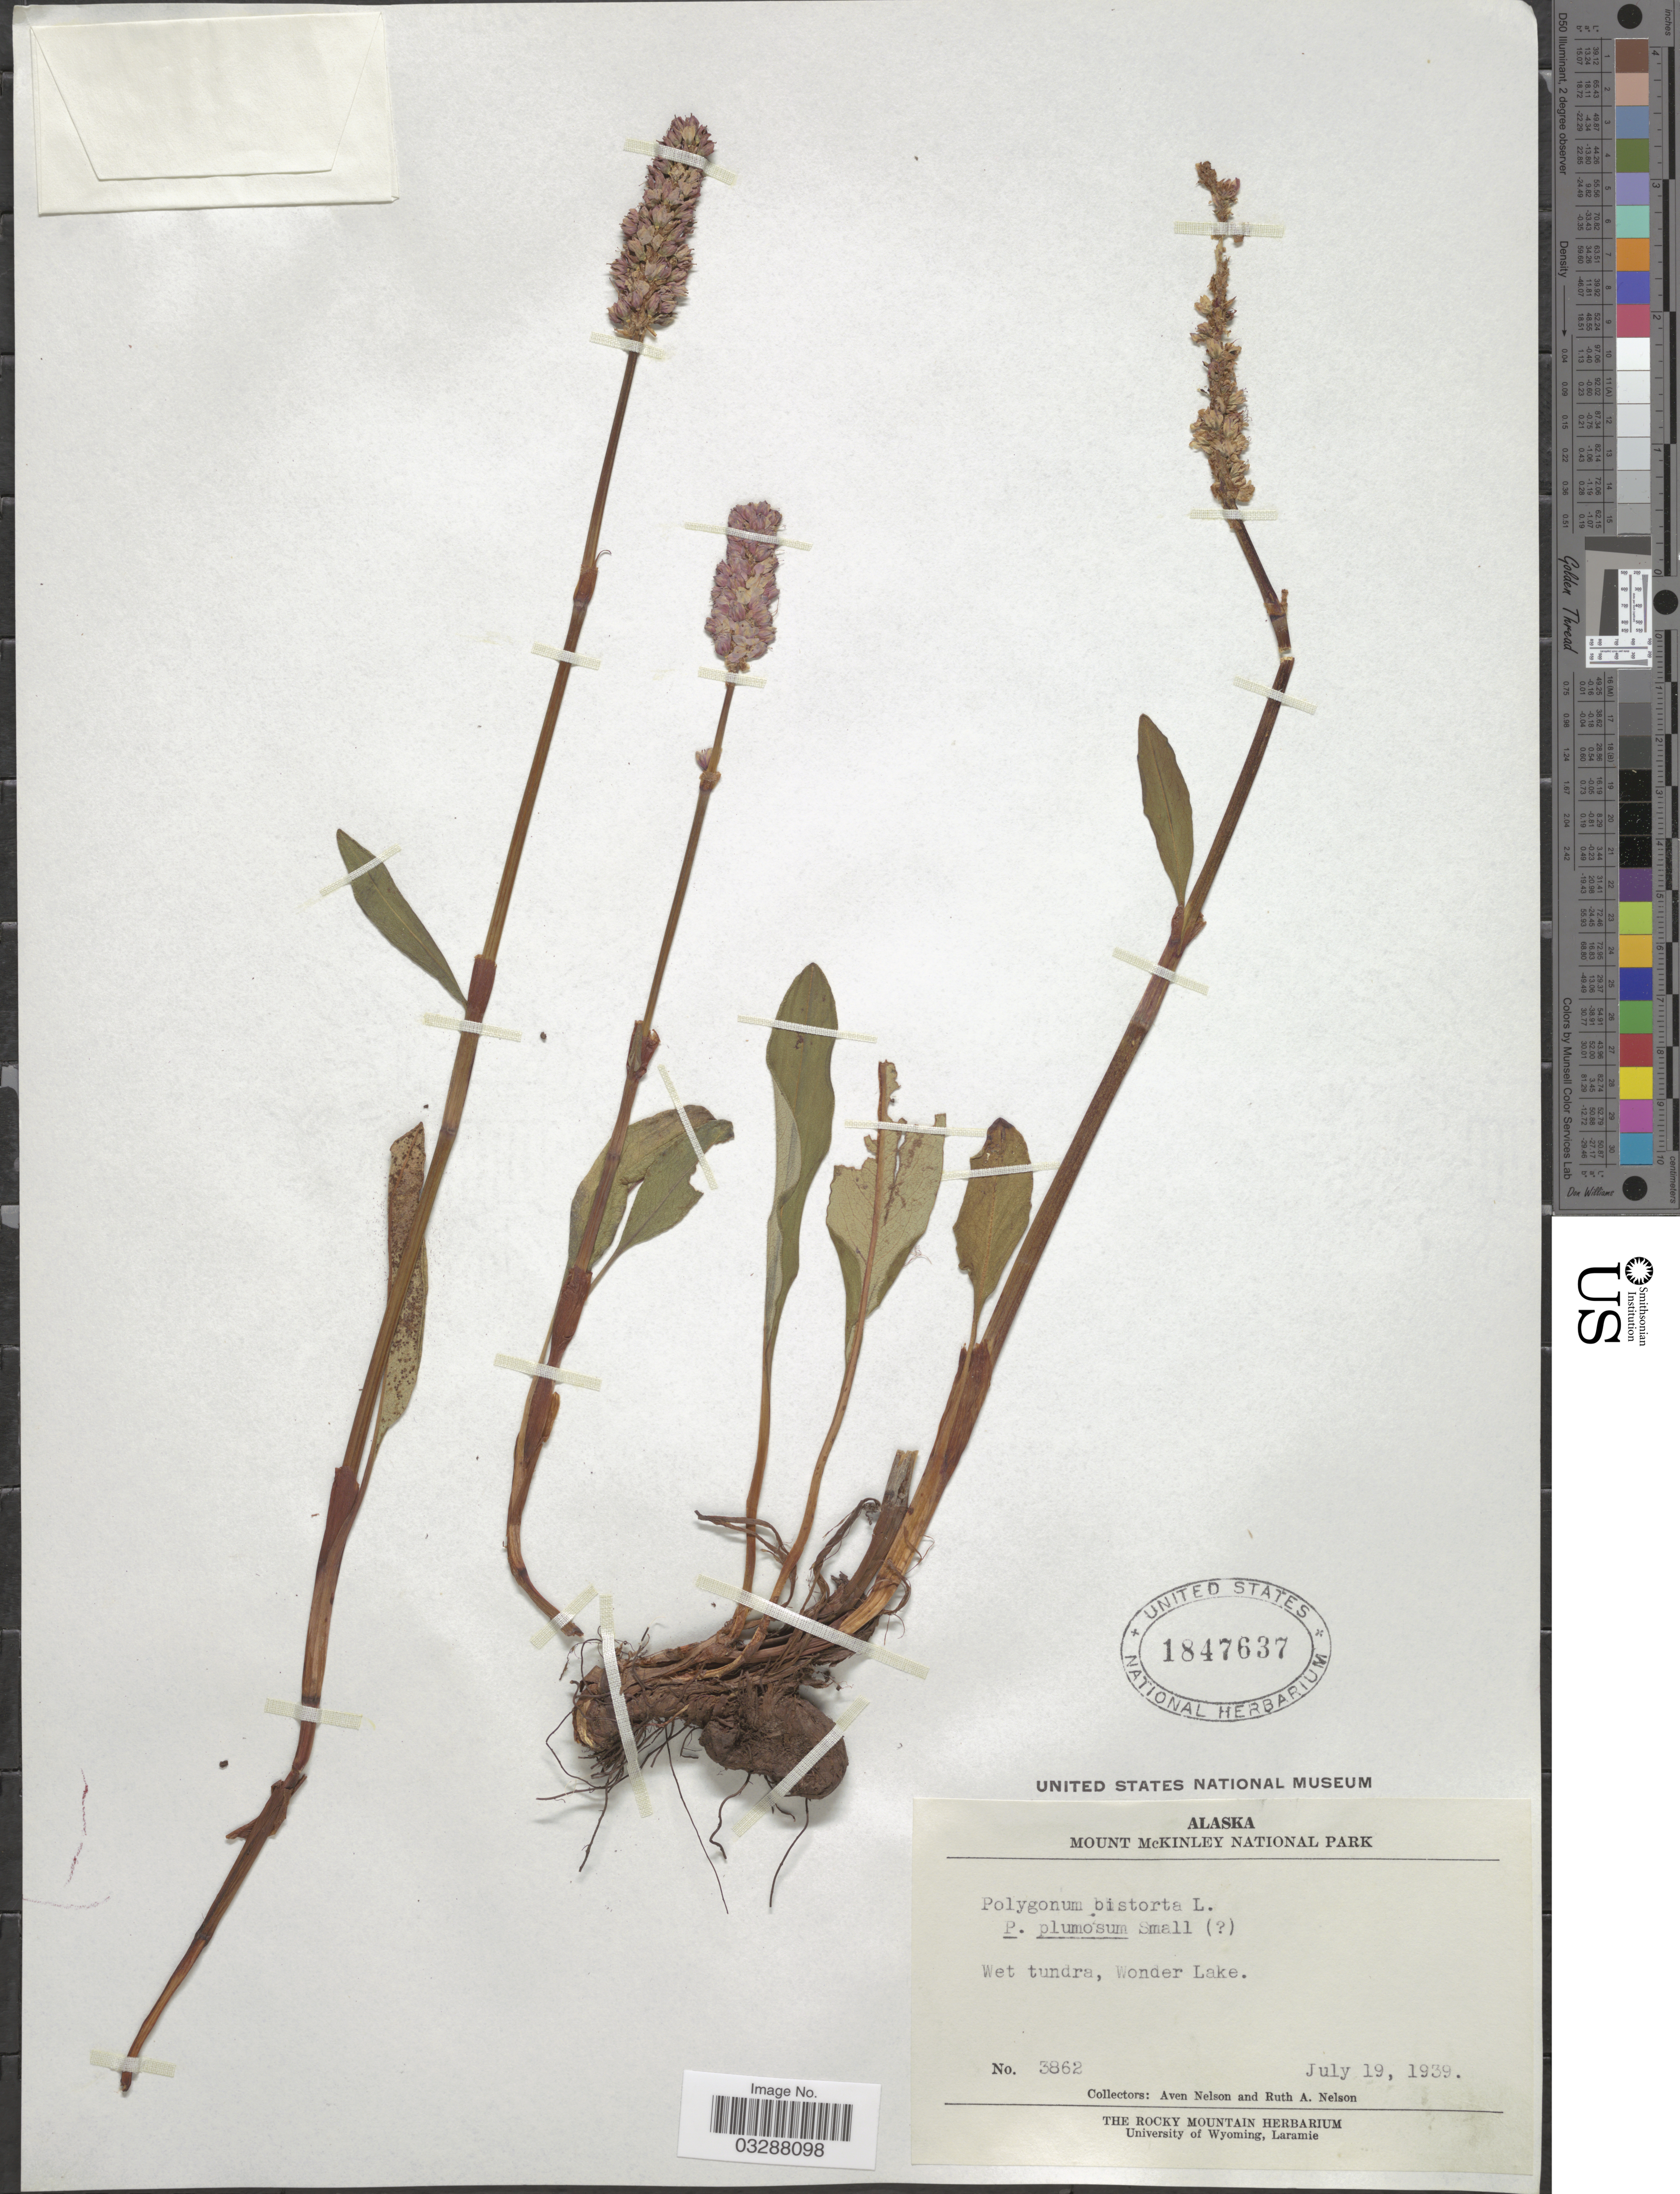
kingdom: Plantae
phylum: Tracheophyta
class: Magnoliopsida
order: Caryophyllales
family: Polygonaceae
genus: Bistorta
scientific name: Bistorta plumosa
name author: (Small) Greene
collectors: A. Nelson & R. A. Nelson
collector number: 3862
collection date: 1939-07-19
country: United States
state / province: Alaska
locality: Mount McKinley National Park. Wet tundra, Wonder Lake.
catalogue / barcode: US 1847637